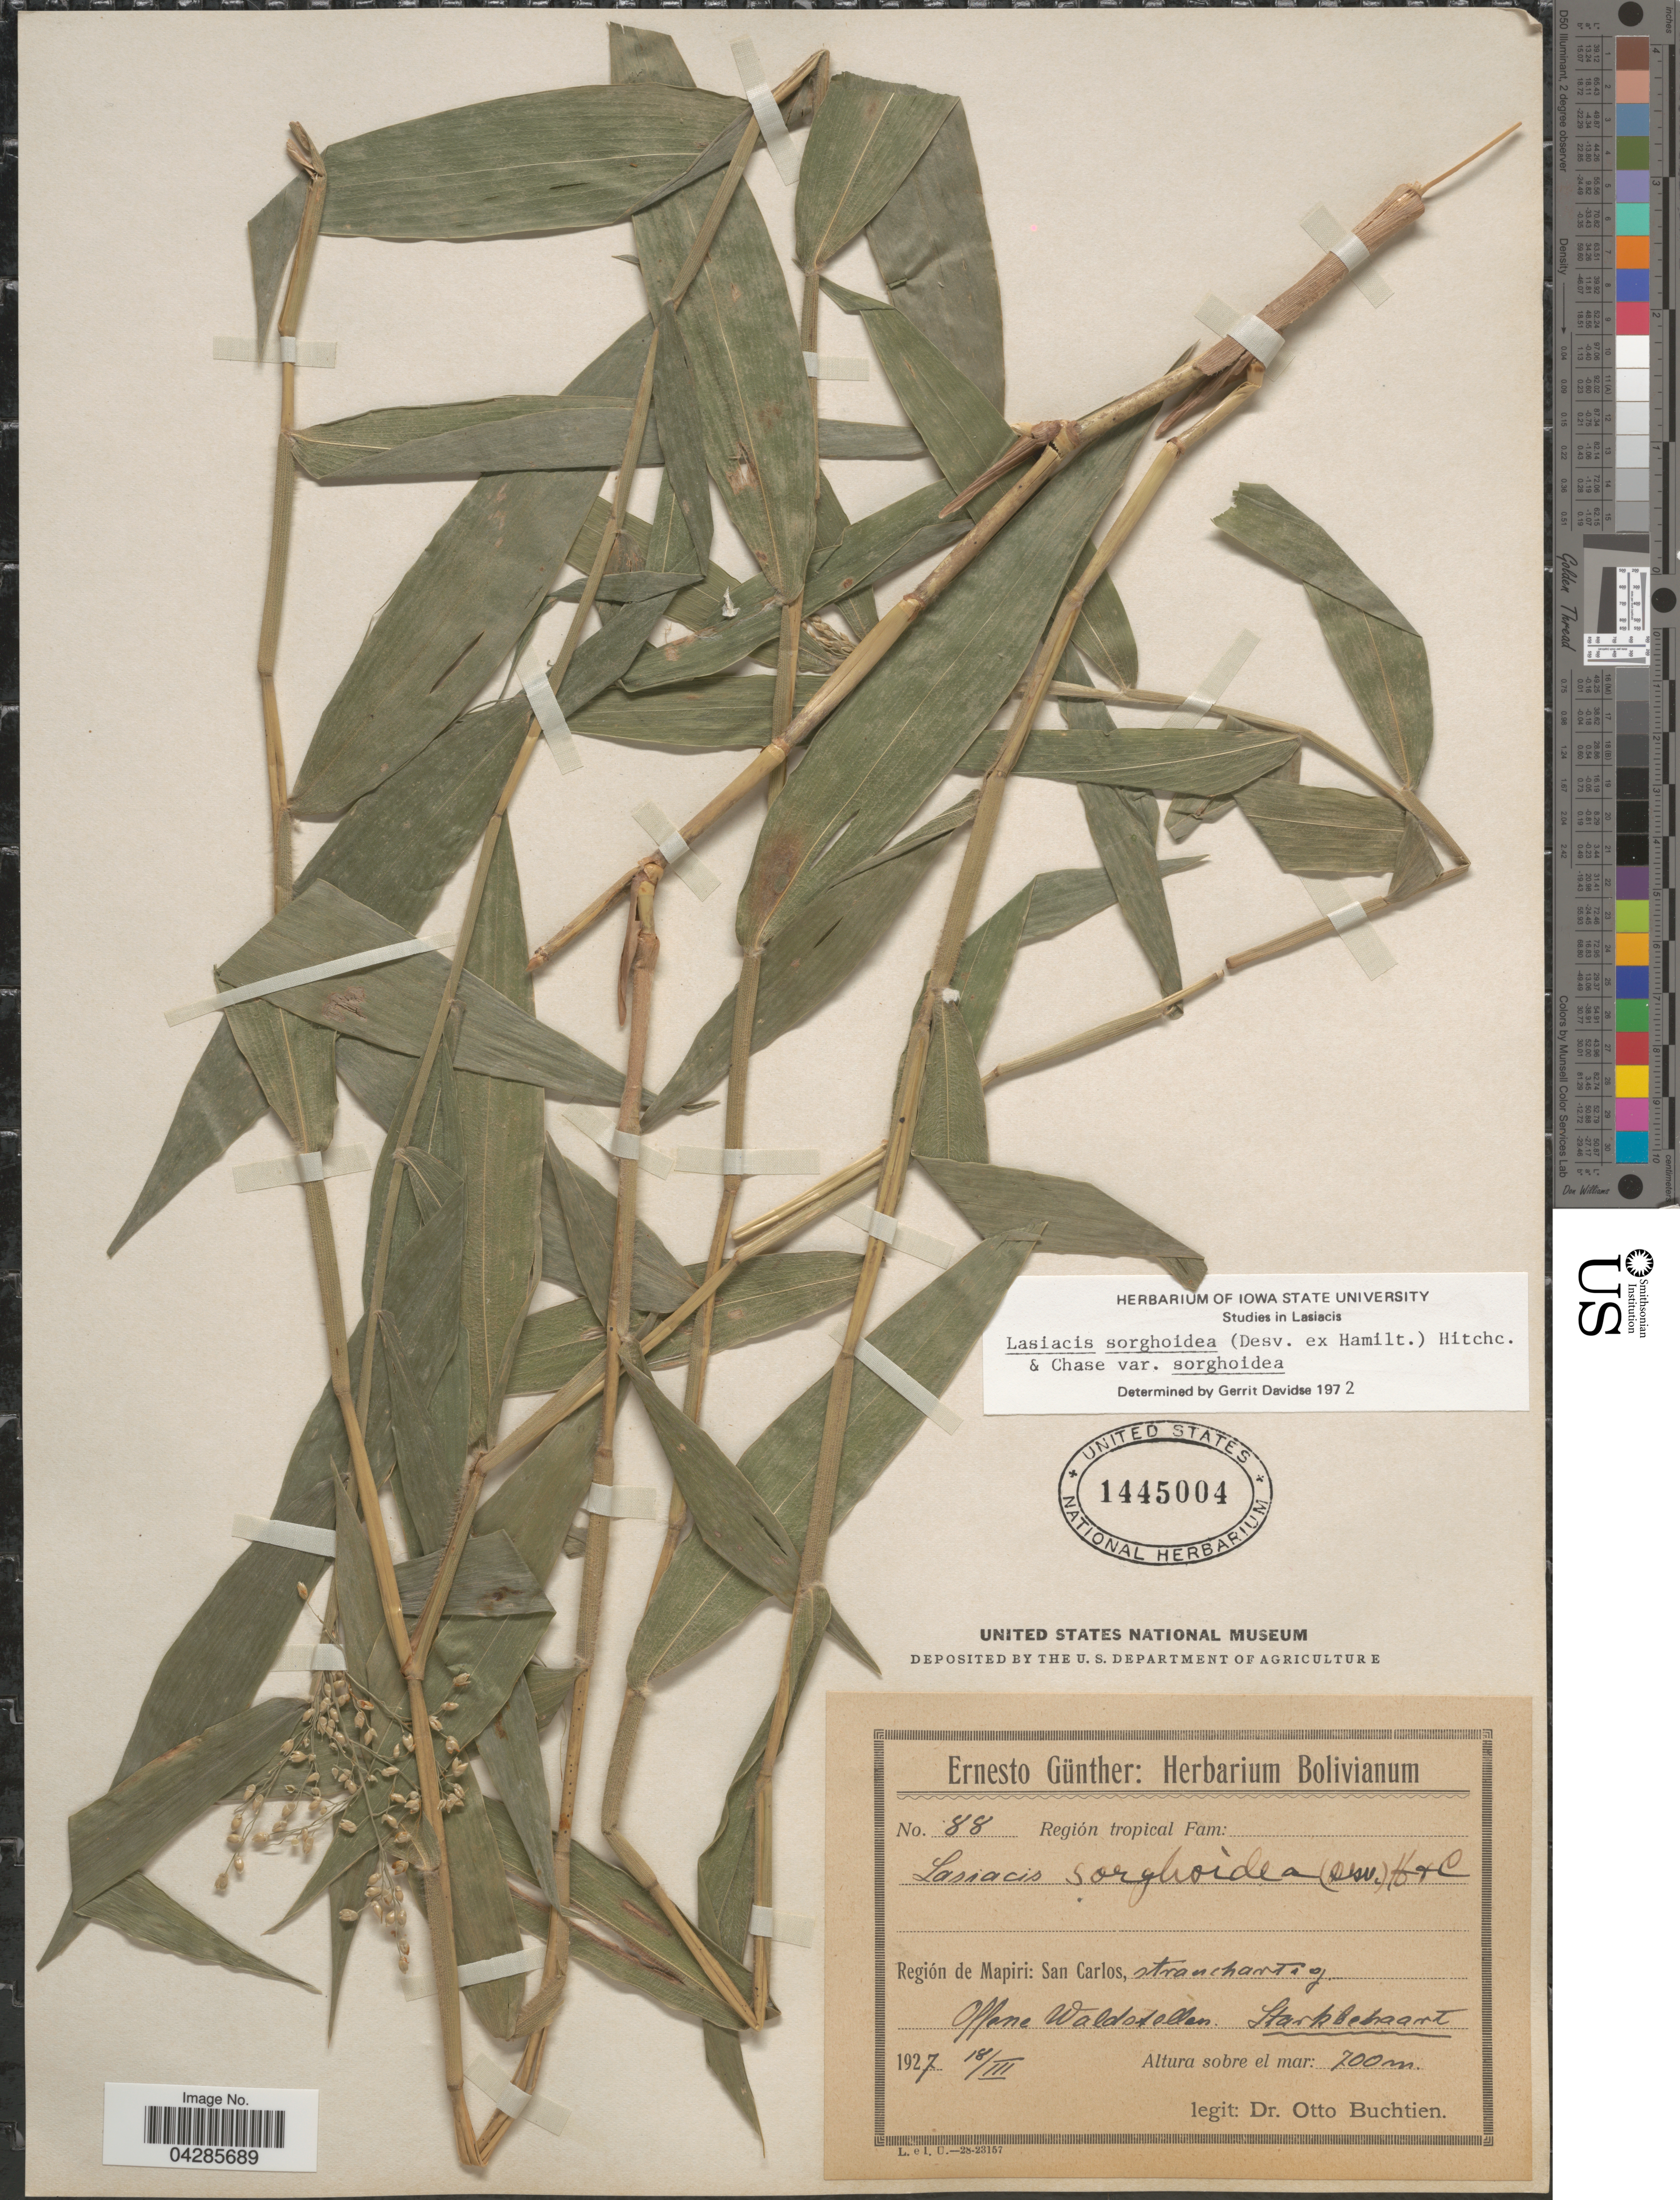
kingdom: Plantae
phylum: Tracheophyta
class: Liliopsida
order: Poales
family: Poaceae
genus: Lasiacis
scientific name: Lasiacis sorghoidea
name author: (Desv. ex Ham.) Hitchc. & Chase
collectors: O. Buchtien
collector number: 88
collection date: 1927-03-18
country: Bolivia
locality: Región tropical. Región de Mapiri: San Carlos.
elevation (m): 700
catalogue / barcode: US 1445004